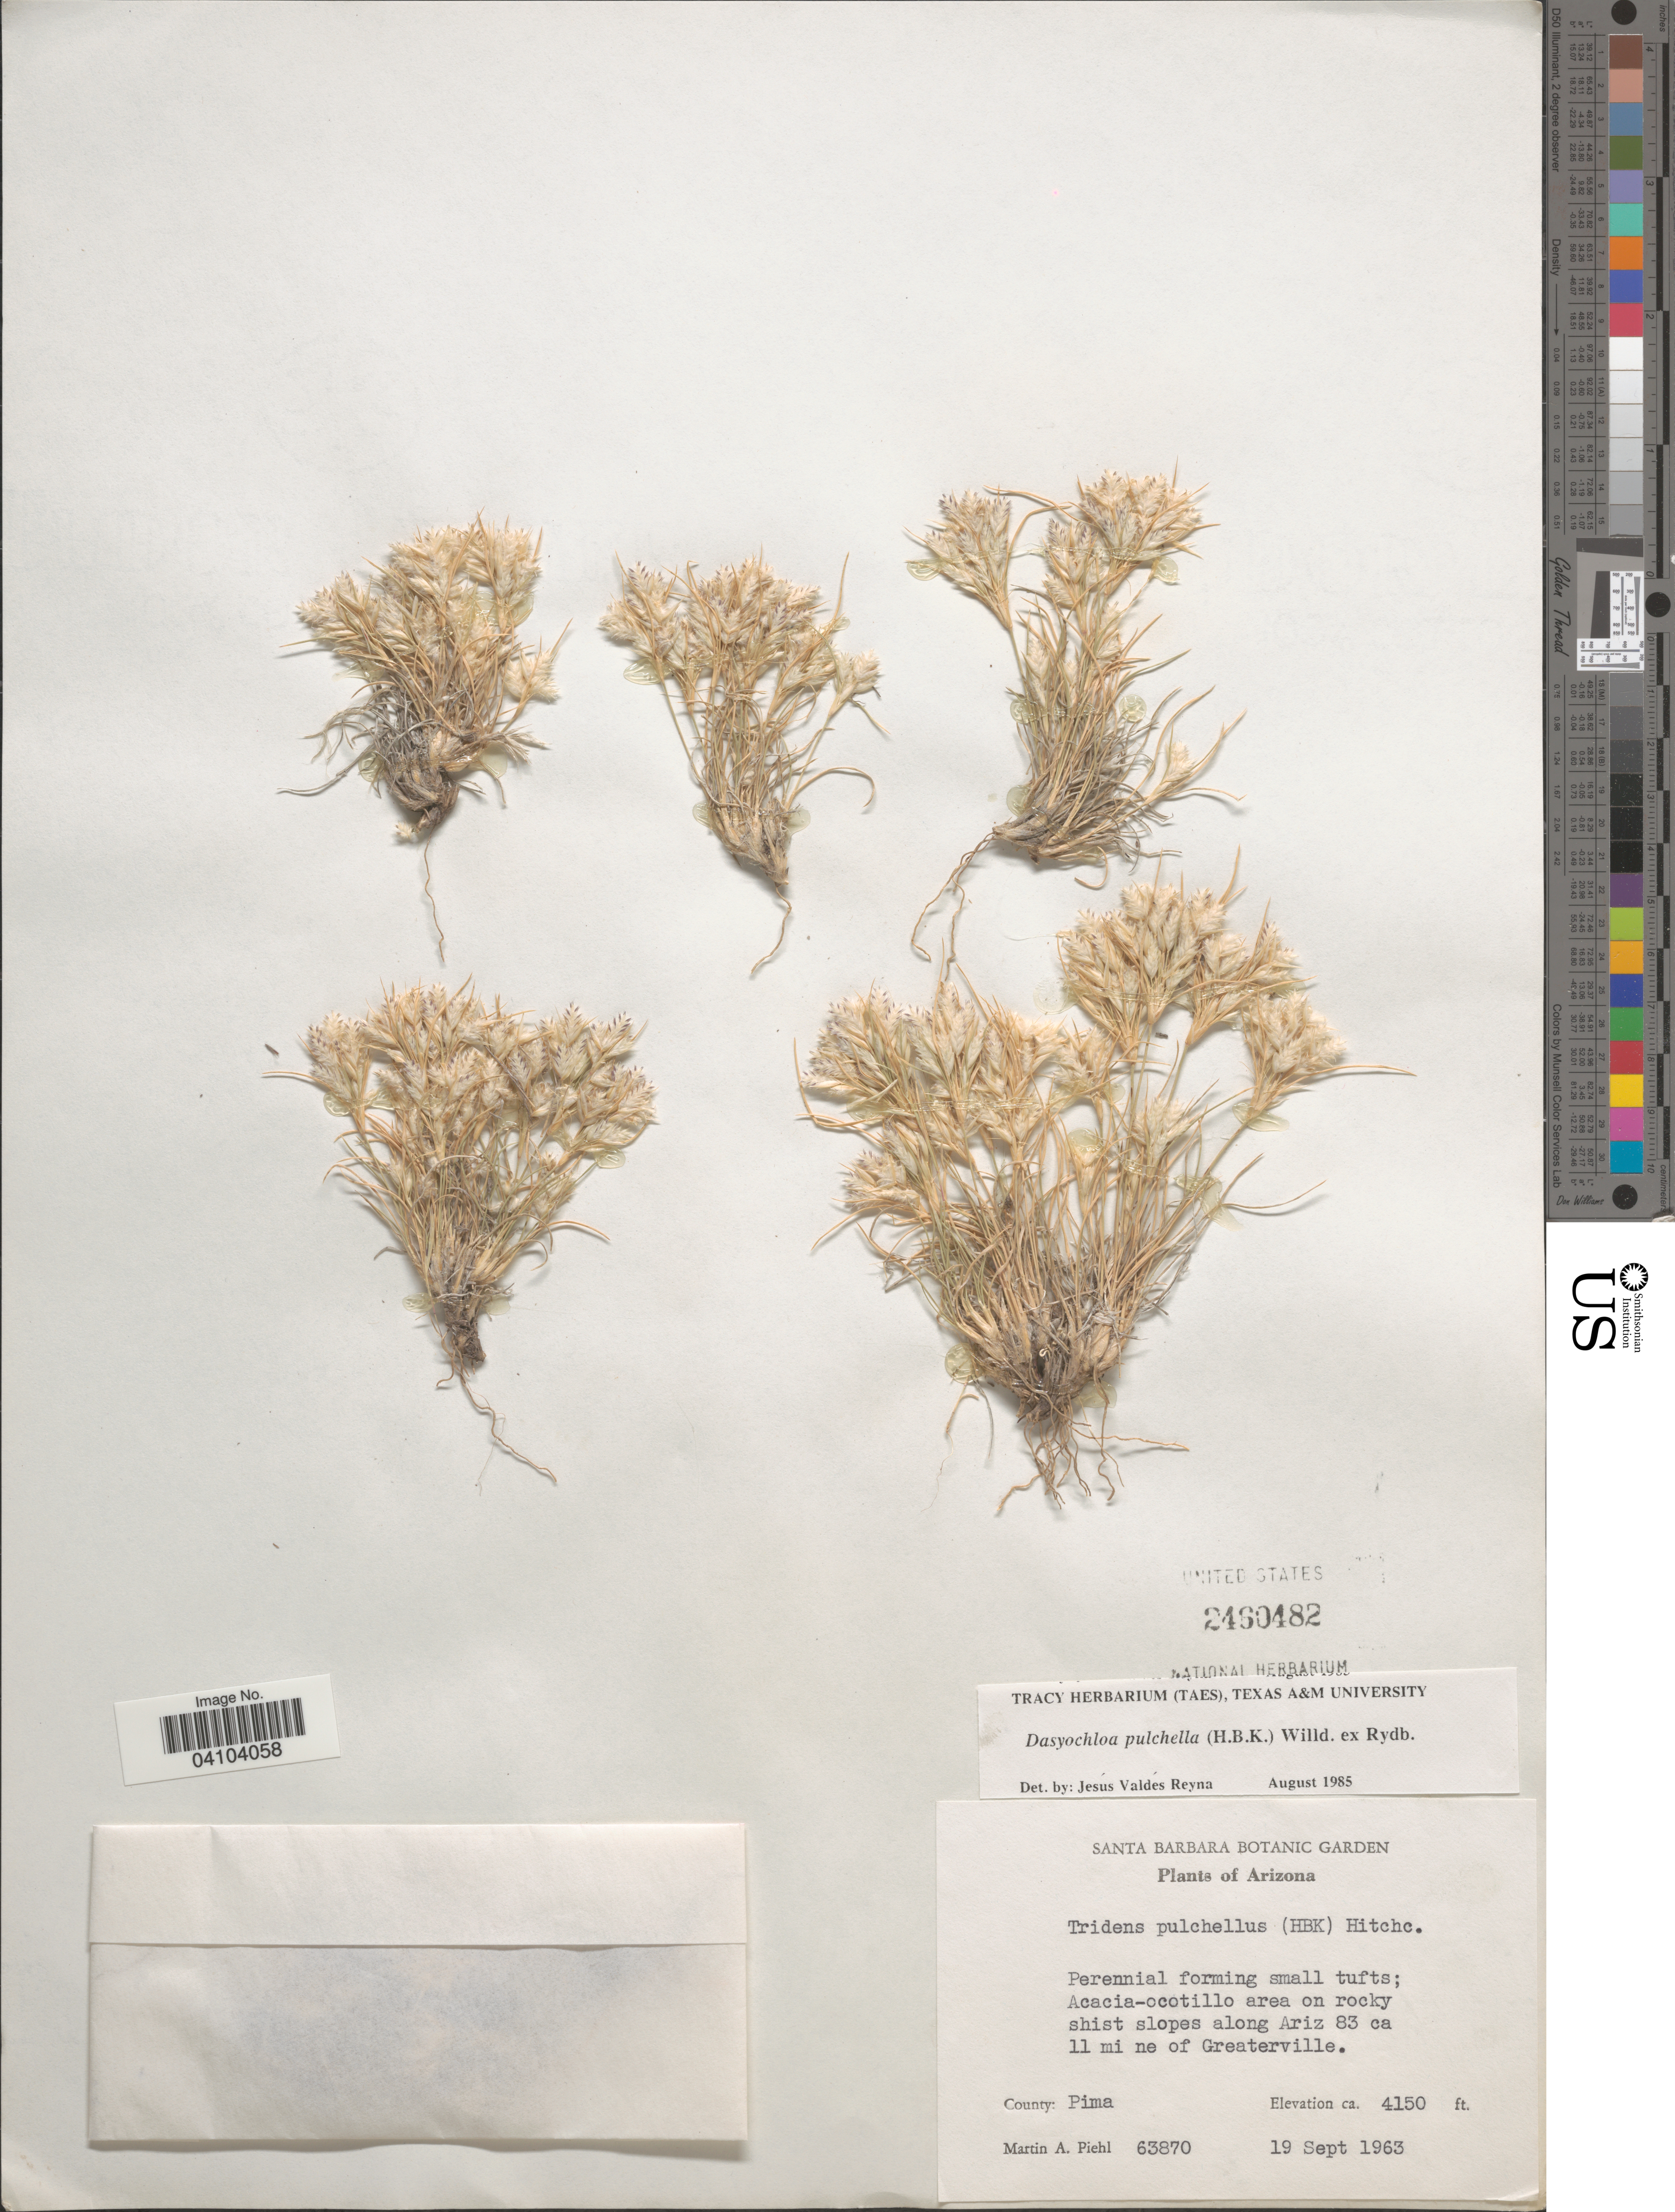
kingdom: Plantae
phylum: Tracheophyta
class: Liliopsida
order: Poales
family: Poaceae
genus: Dasyochloa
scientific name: Dasyochloa pulchella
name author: (Kunth) Willd. ex Rydb.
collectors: M. Piehl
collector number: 63870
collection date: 1963-09-19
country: United States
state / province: Arizona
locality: Along Ariz 83 ca 11 mi ne of Greaterville. County: Pima.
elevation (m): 1265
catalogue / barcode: US 2460482